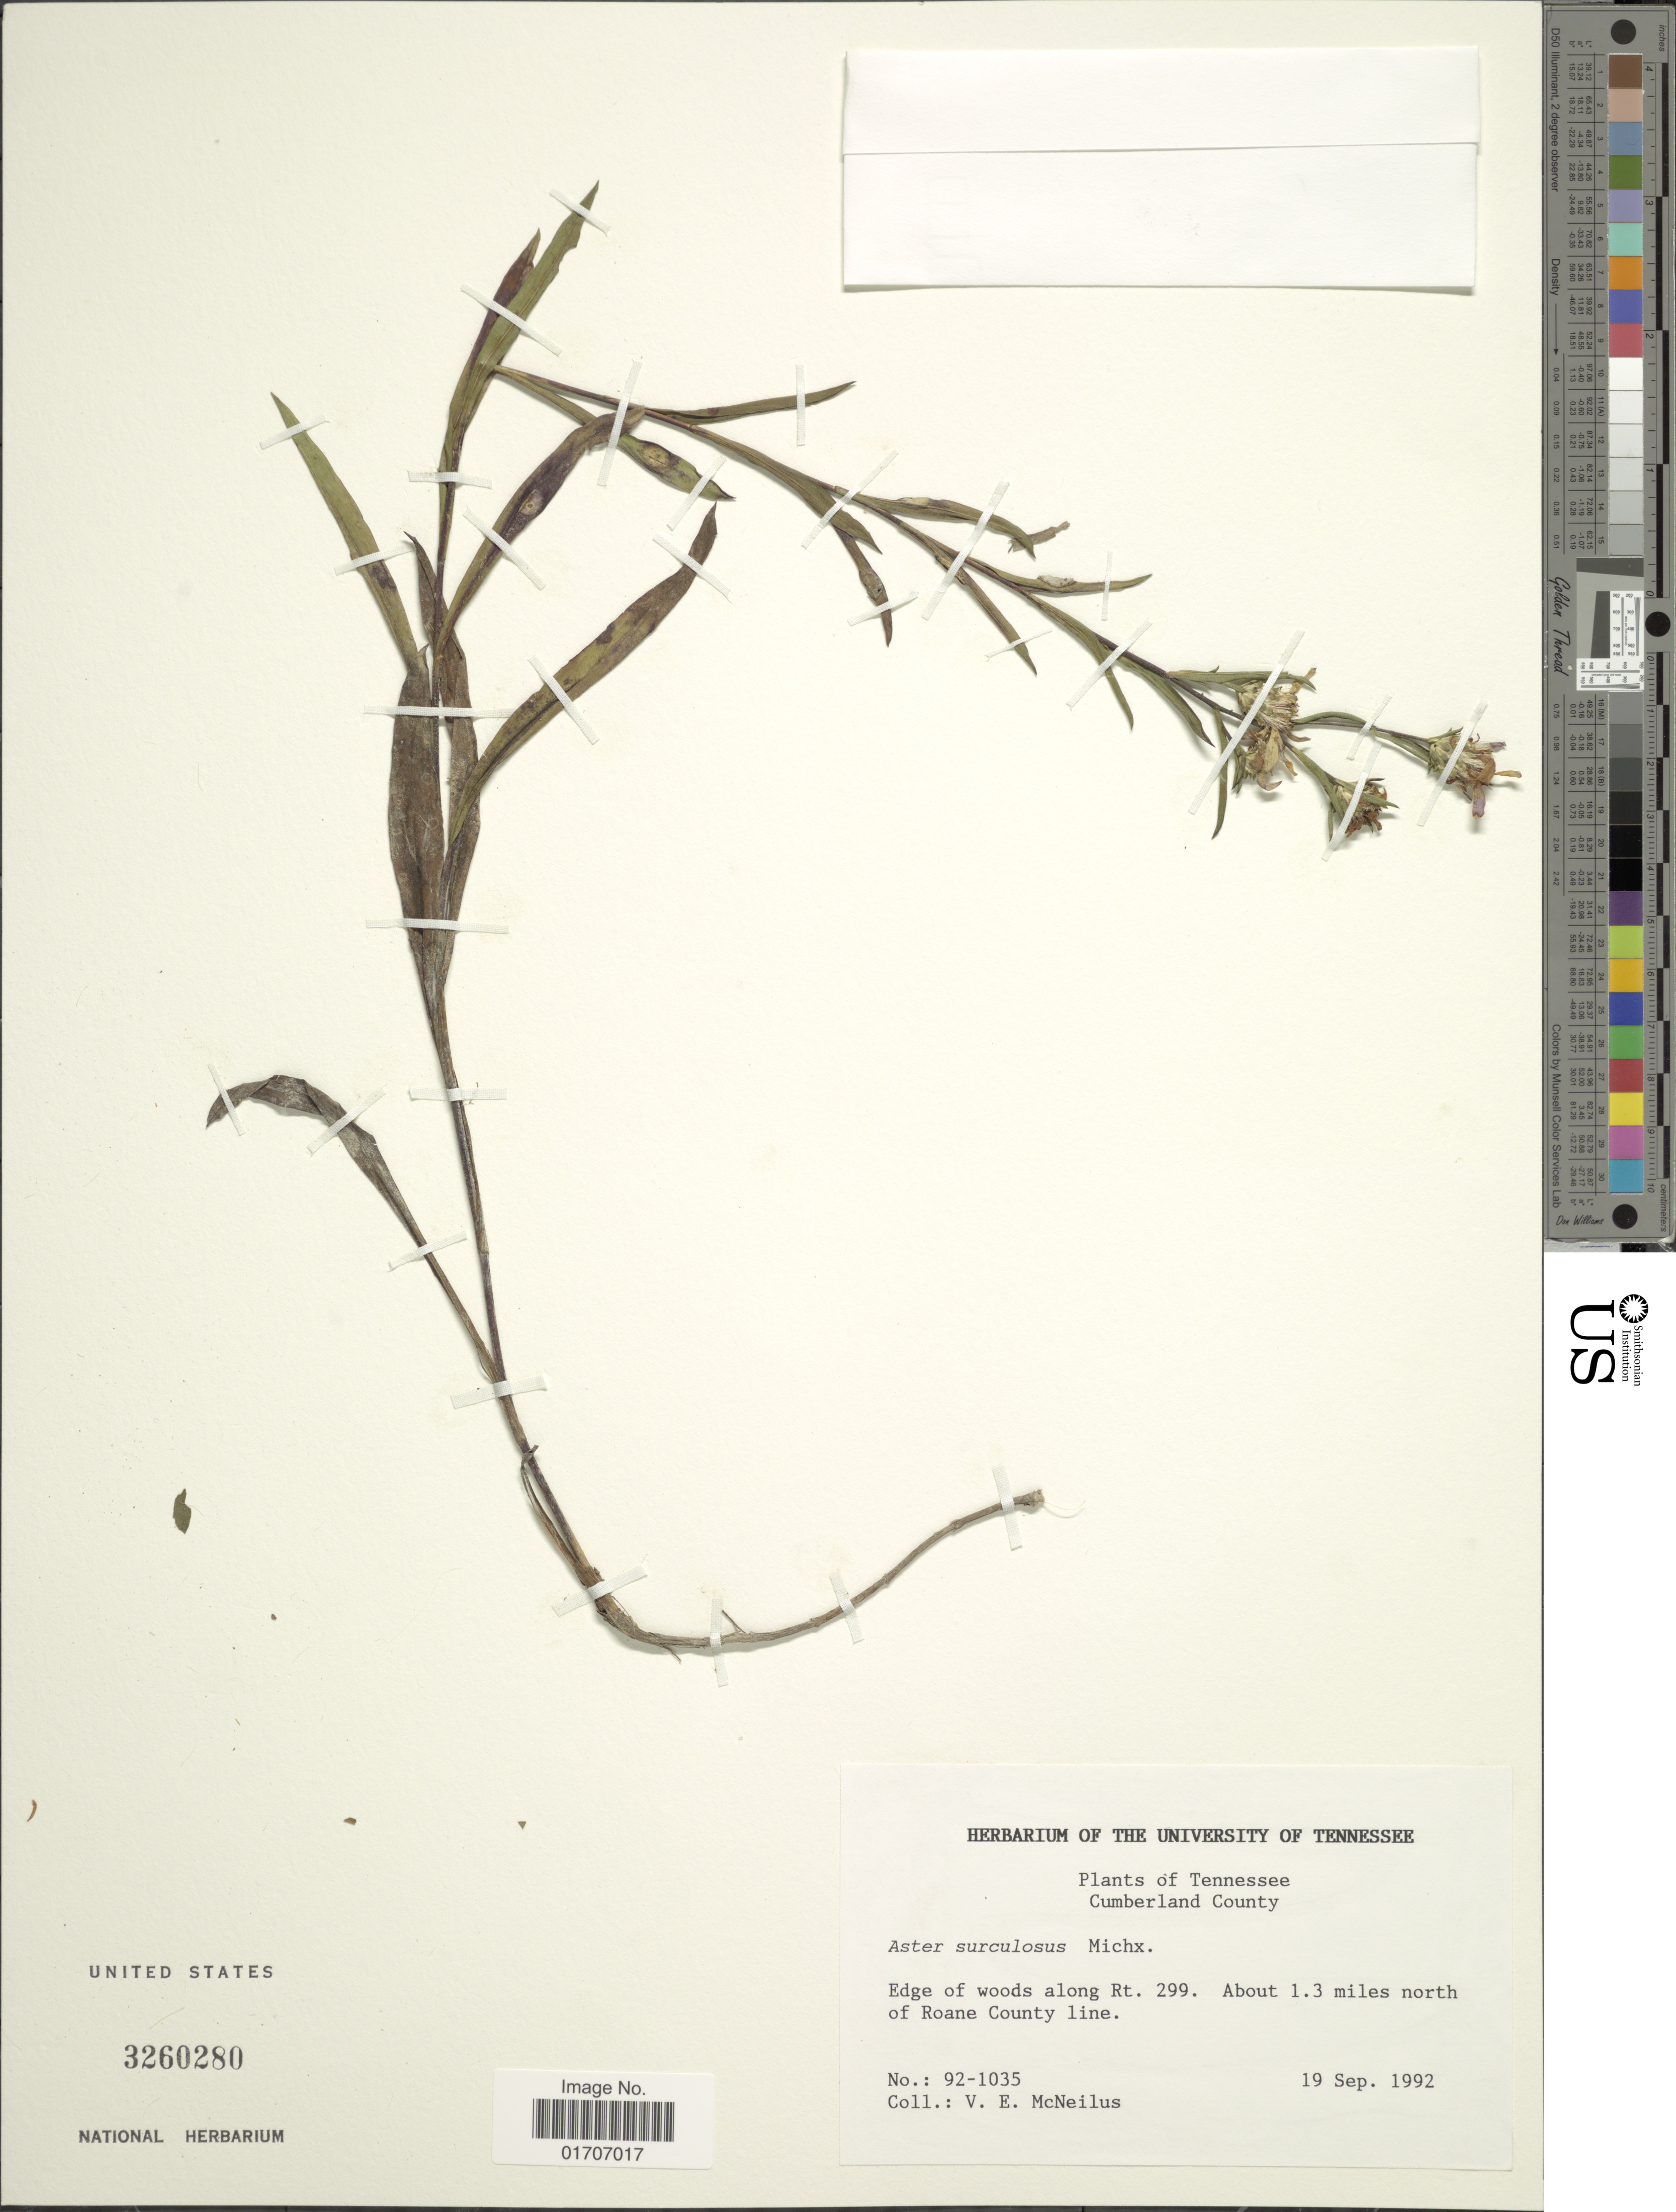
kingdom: Plantae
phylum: Tracheophyta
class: Magnoliopsida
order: Asterales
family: Asteraceae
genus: Eurybia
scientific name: Eurybia surculosa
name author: (Michx.) G.L. Nesom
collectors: V. Mcneilus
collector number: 92-1035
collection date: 1992-09-19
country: United States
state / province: Tennessee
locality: Cumberland County. Edge of woods along Rt. 299. About 1.3 miles north of Roane County line.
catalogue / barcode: US 3260280